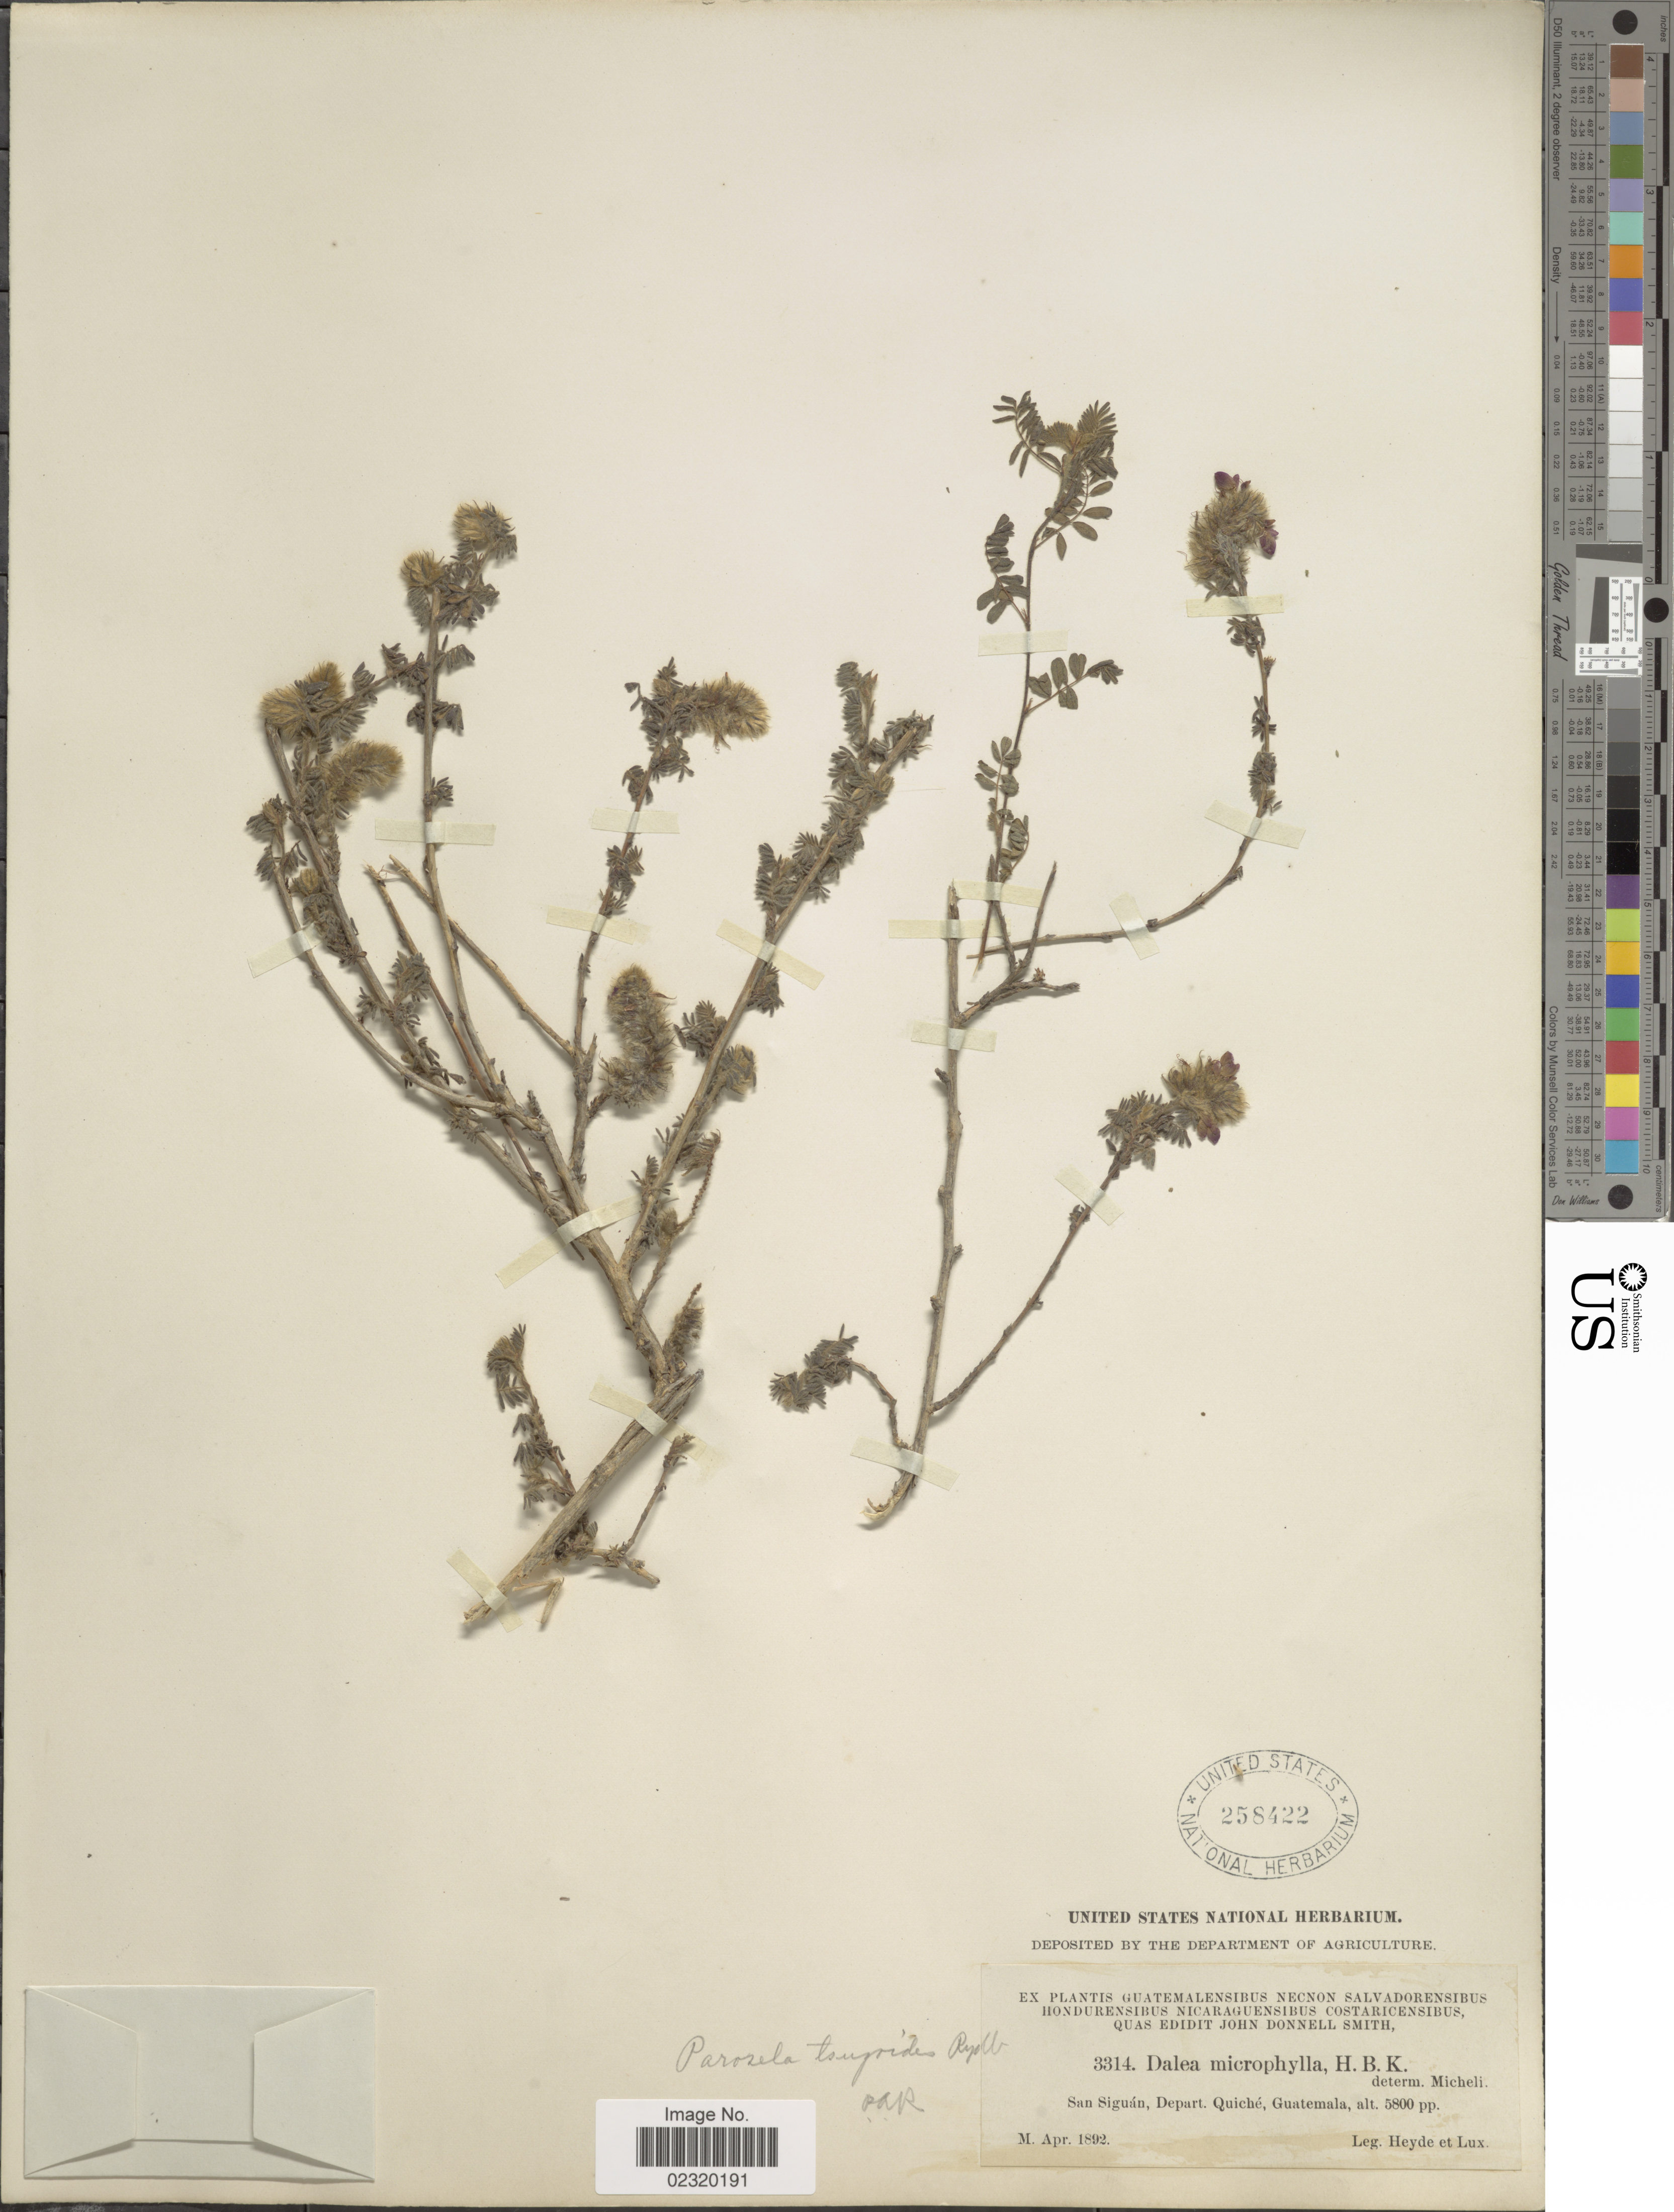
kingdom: Plantae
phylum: Tracheophyta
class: Magnoliopsida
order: Fabales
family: Fabaceae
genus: Dalea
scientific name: Dalea versicolor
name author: Zucc.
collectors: Heyde & Lux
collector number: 3314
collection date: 1892-04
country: Guatemala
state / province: El Quiché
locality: San Siguán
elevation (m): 1768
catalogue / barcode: US 258422